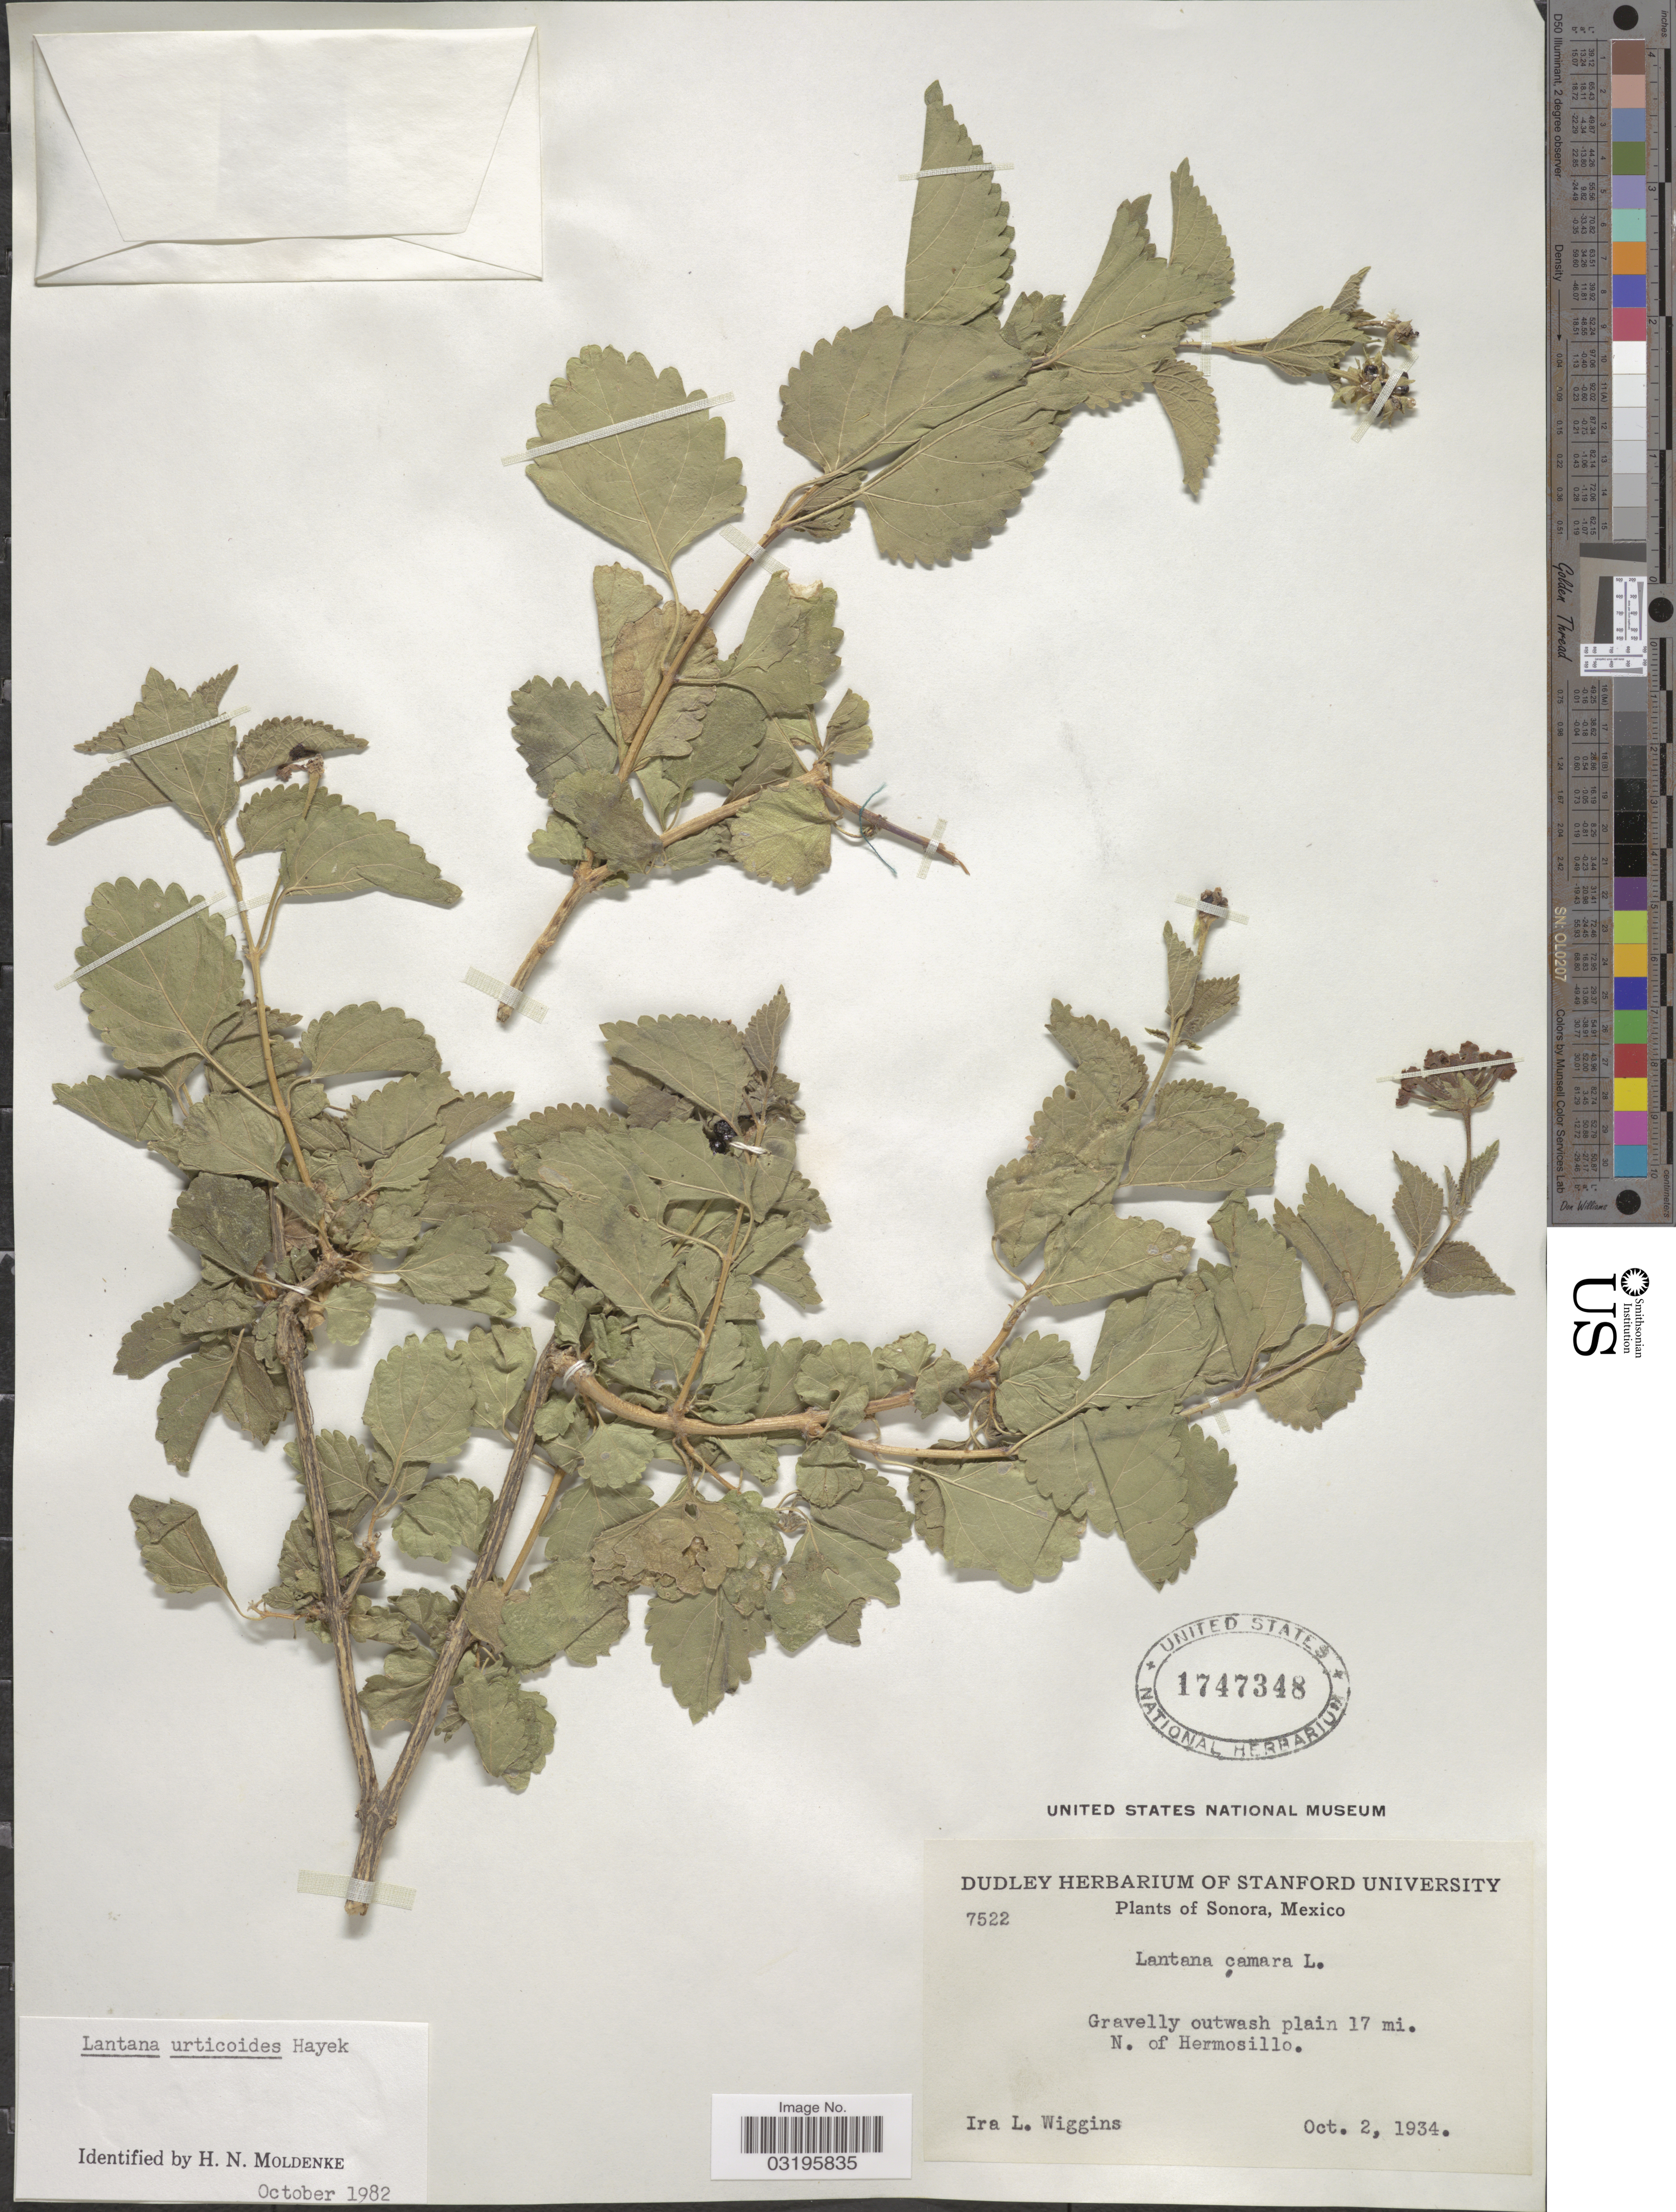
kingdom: Plantae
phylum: Tracheophyta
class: Magnoliopsida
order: Lamiales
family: Verbenaceae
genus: Lantana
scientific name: Lantana urticoides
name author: Hayek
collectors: I. L. Wiggins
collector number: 7522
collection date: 1934-10-02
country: Mexico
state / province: Sonora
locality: Gravelly outwash plain 17 mi. N. of Hermosillo.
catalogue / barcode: US 1747348